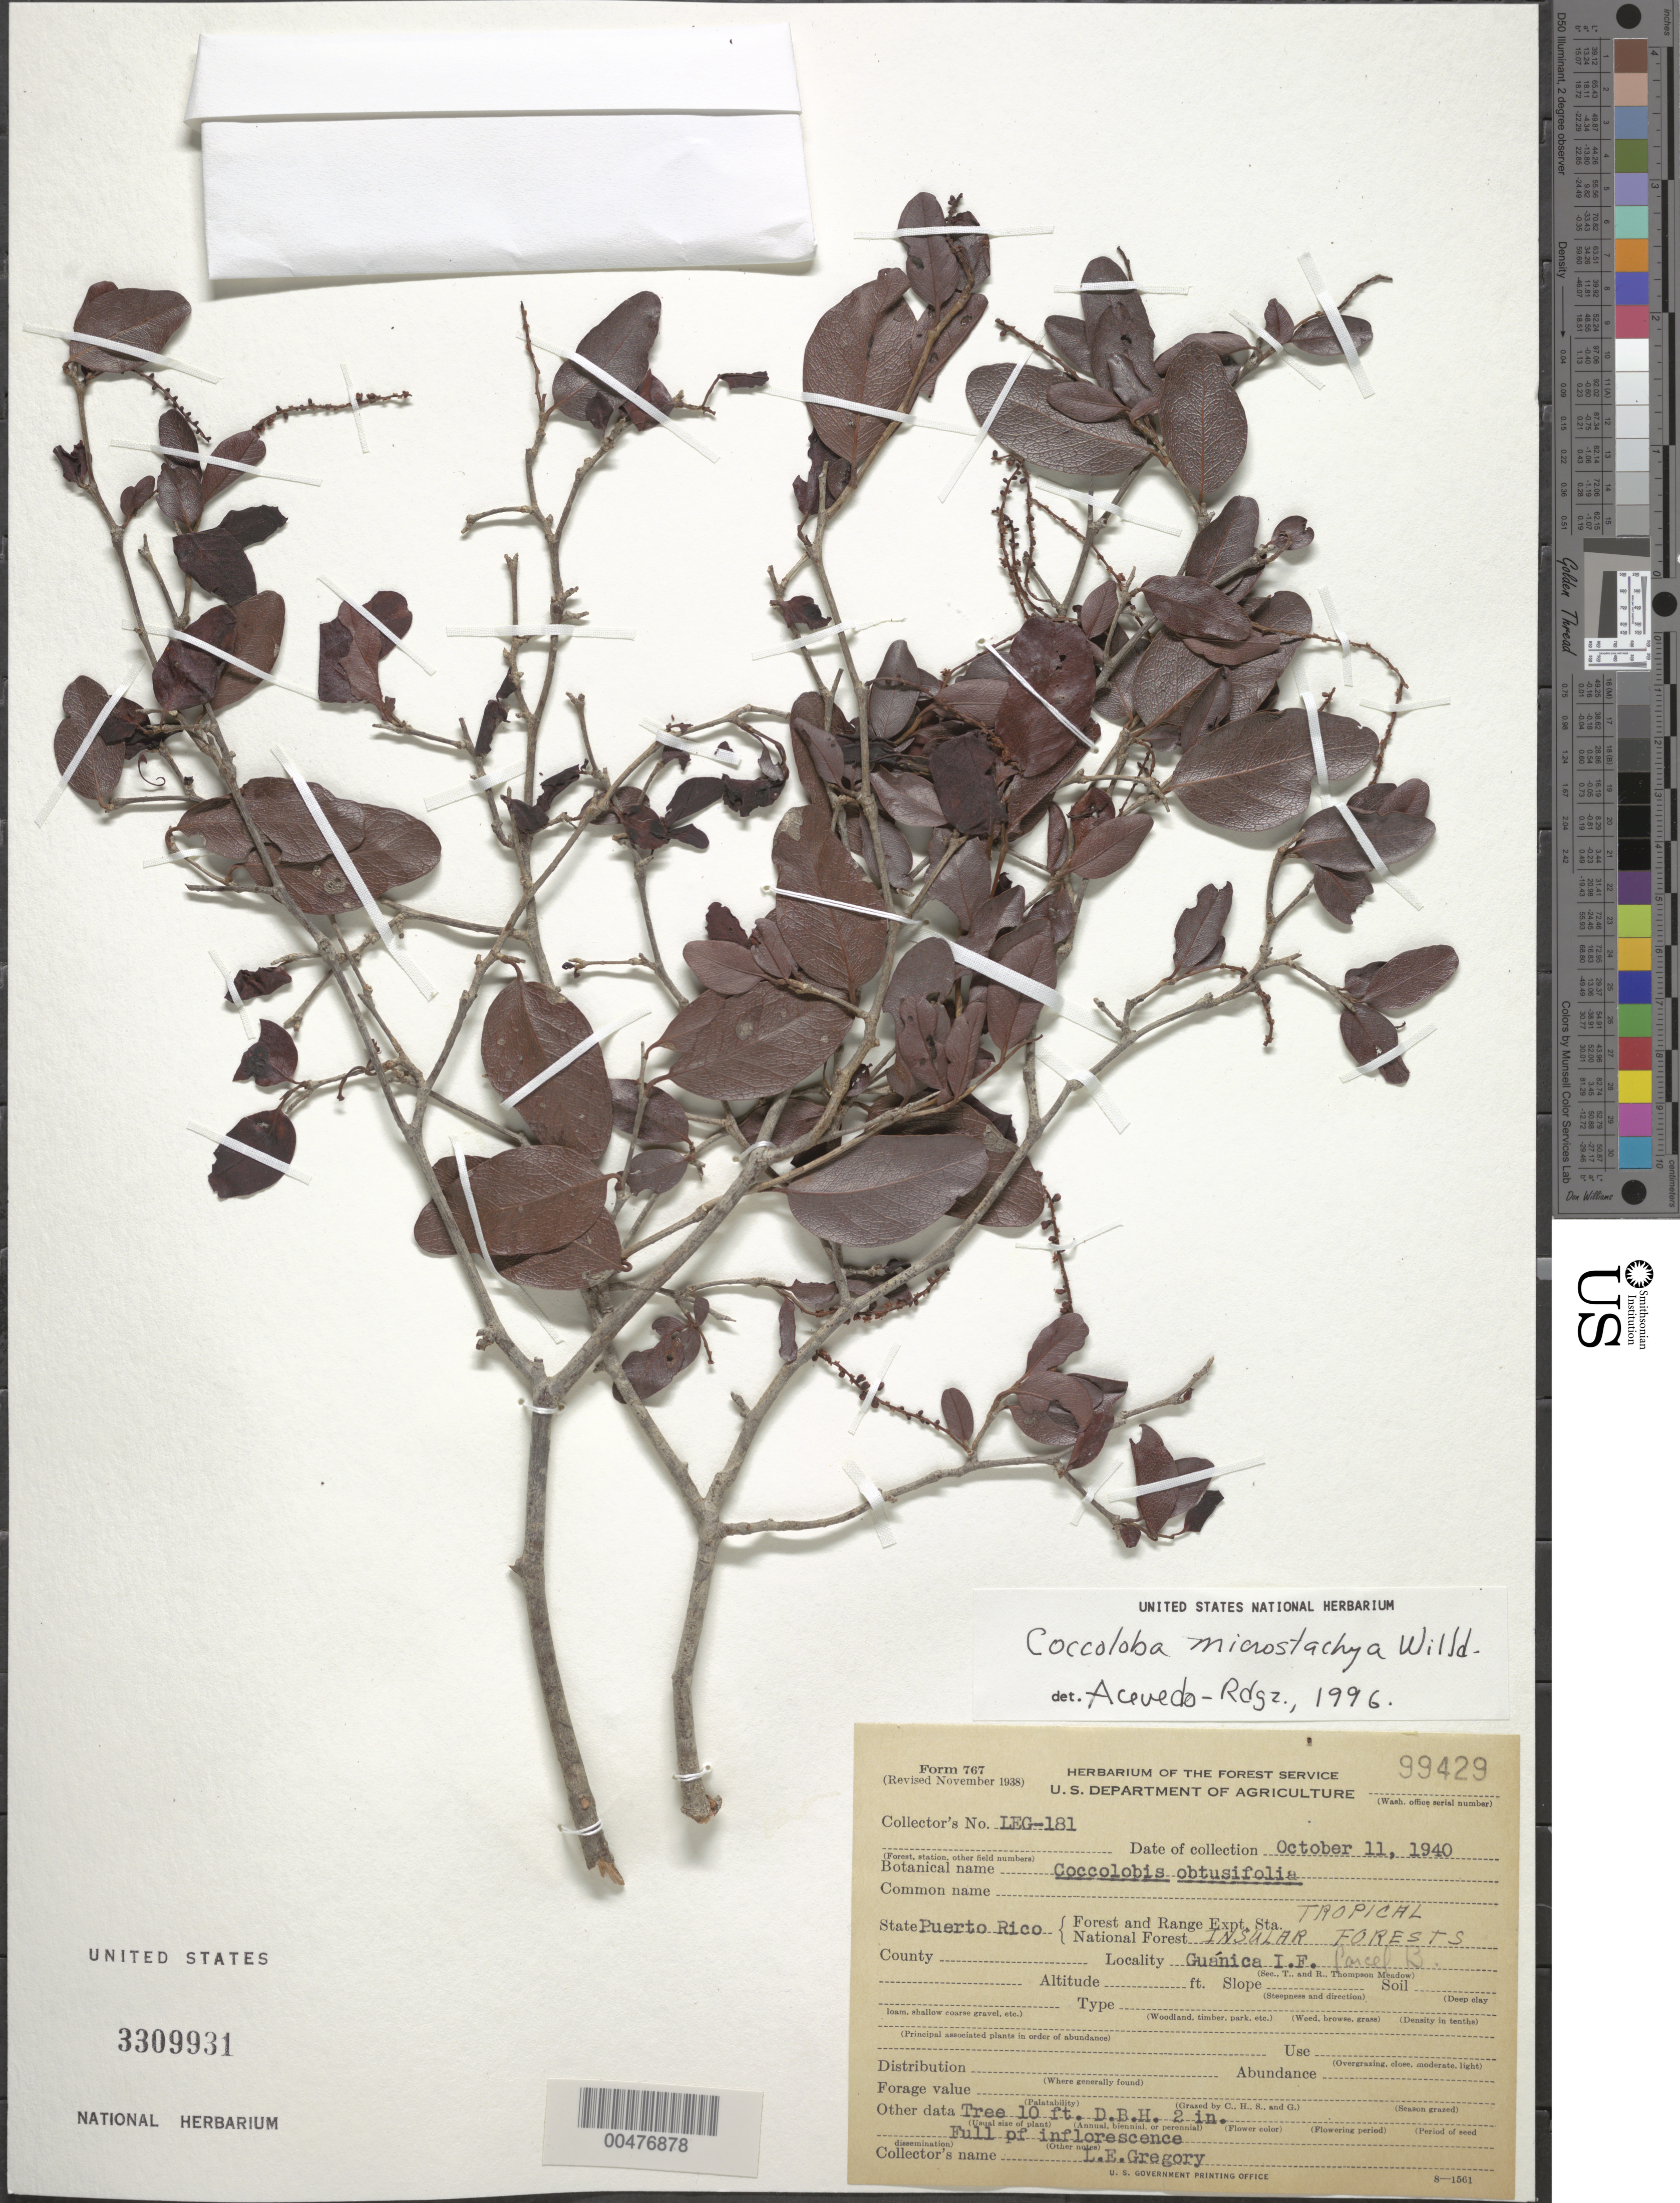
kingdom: Plantae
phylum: Tracheophyta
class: Magnoliopsida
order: Caryophyllales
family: Polygonaceae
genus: Coccoloba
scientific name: Coccoloba microstachya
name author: Willd.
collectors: L. E. Gregory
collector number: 181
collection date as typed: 11 Oct 1940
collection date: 1940-10-11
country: Puerto Rico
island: Greater Antilles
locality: Guanica Forest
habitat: tropical insular forests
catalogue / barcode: US 3309931